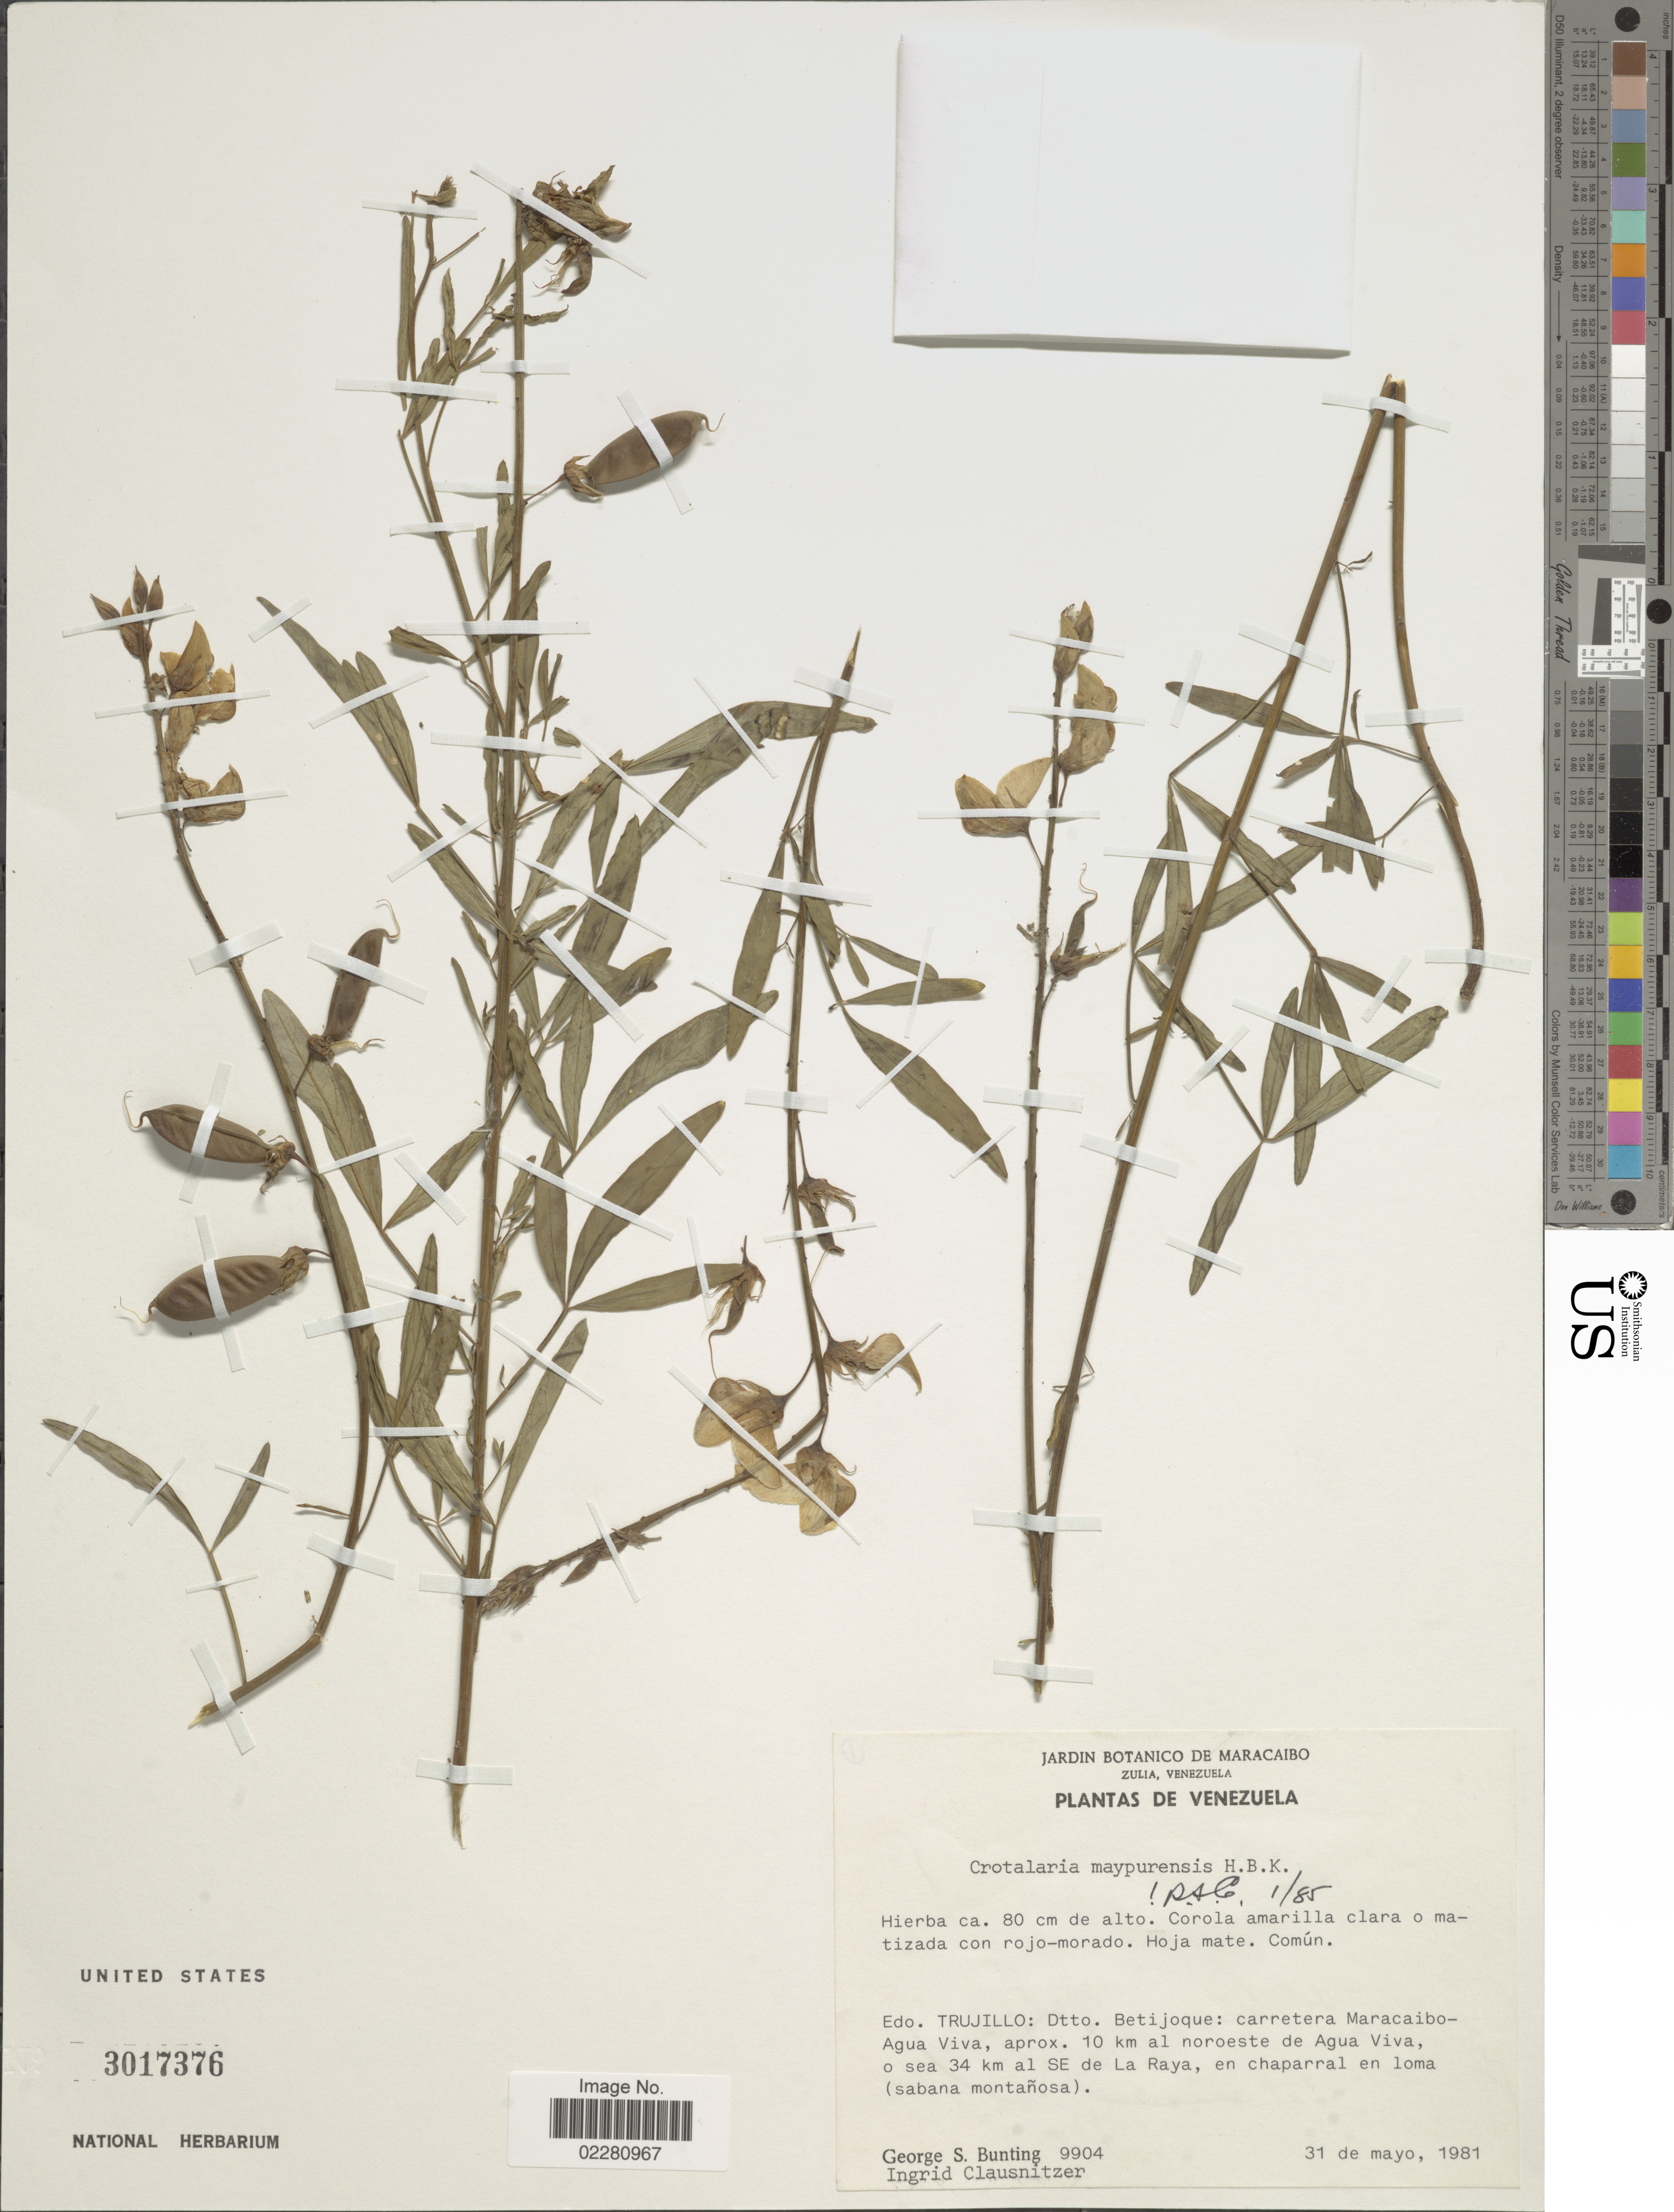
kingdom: Plantae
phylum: Tracheophyta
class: Magnoliopsida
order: Fabales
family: Fabaceae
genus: Crotalaria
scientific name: Crotalaria maypurensis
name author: Kunth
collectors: G. S. Bunting & I. Clausnitzer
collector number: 9904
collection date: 1981-05-31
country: Venezuela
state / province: Trujillo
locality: Dtto. Betijoque, carretera Maracaibo-Agua Viva, aprox. 10 km al noroeste de Agua Viva, o sea 34 km al Se de La Raya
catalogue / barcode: US 3017376